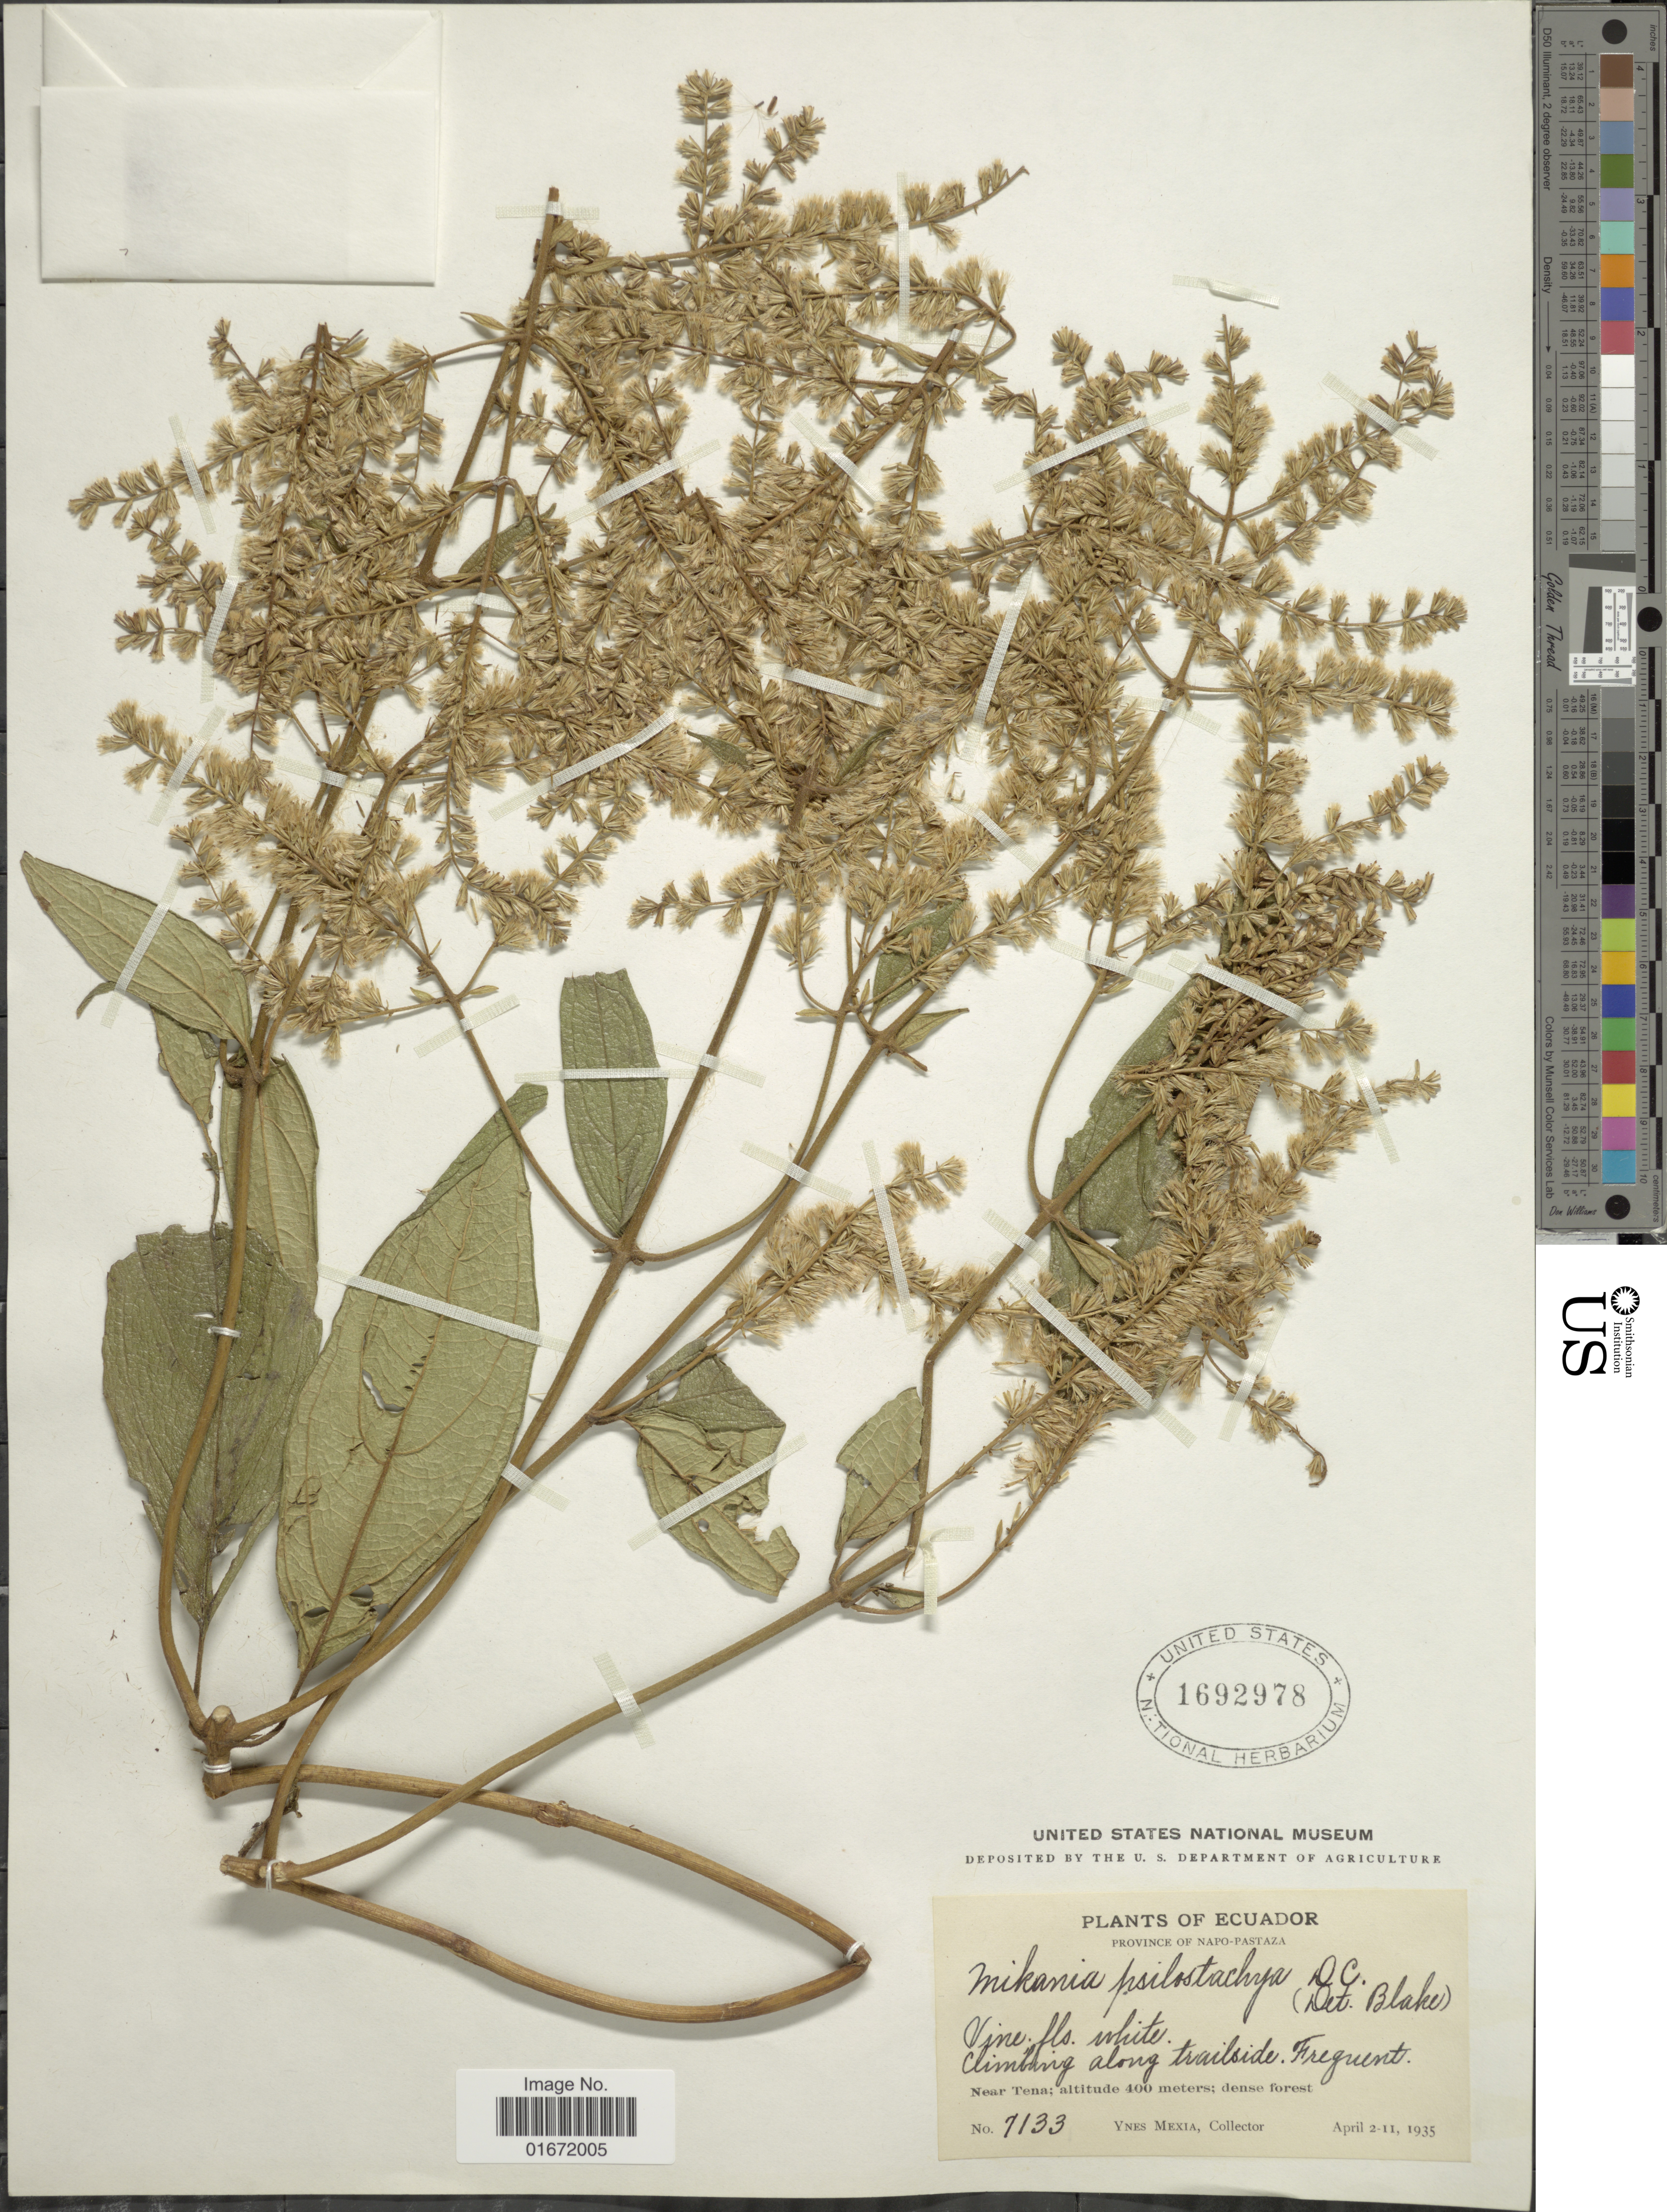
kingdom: Plantae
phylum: Tracheophyta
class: Magnoliopsida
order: Asterales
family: Asteraceae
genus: Mikania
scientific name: Mikania psilostachya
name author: DC.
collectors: Y. Mexia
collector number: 7133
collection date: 1935-04-02/1935-04-11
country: Ecuador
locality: Province of Napo-Pastaza. Near Tena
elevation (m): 400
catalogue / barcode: US 1692978